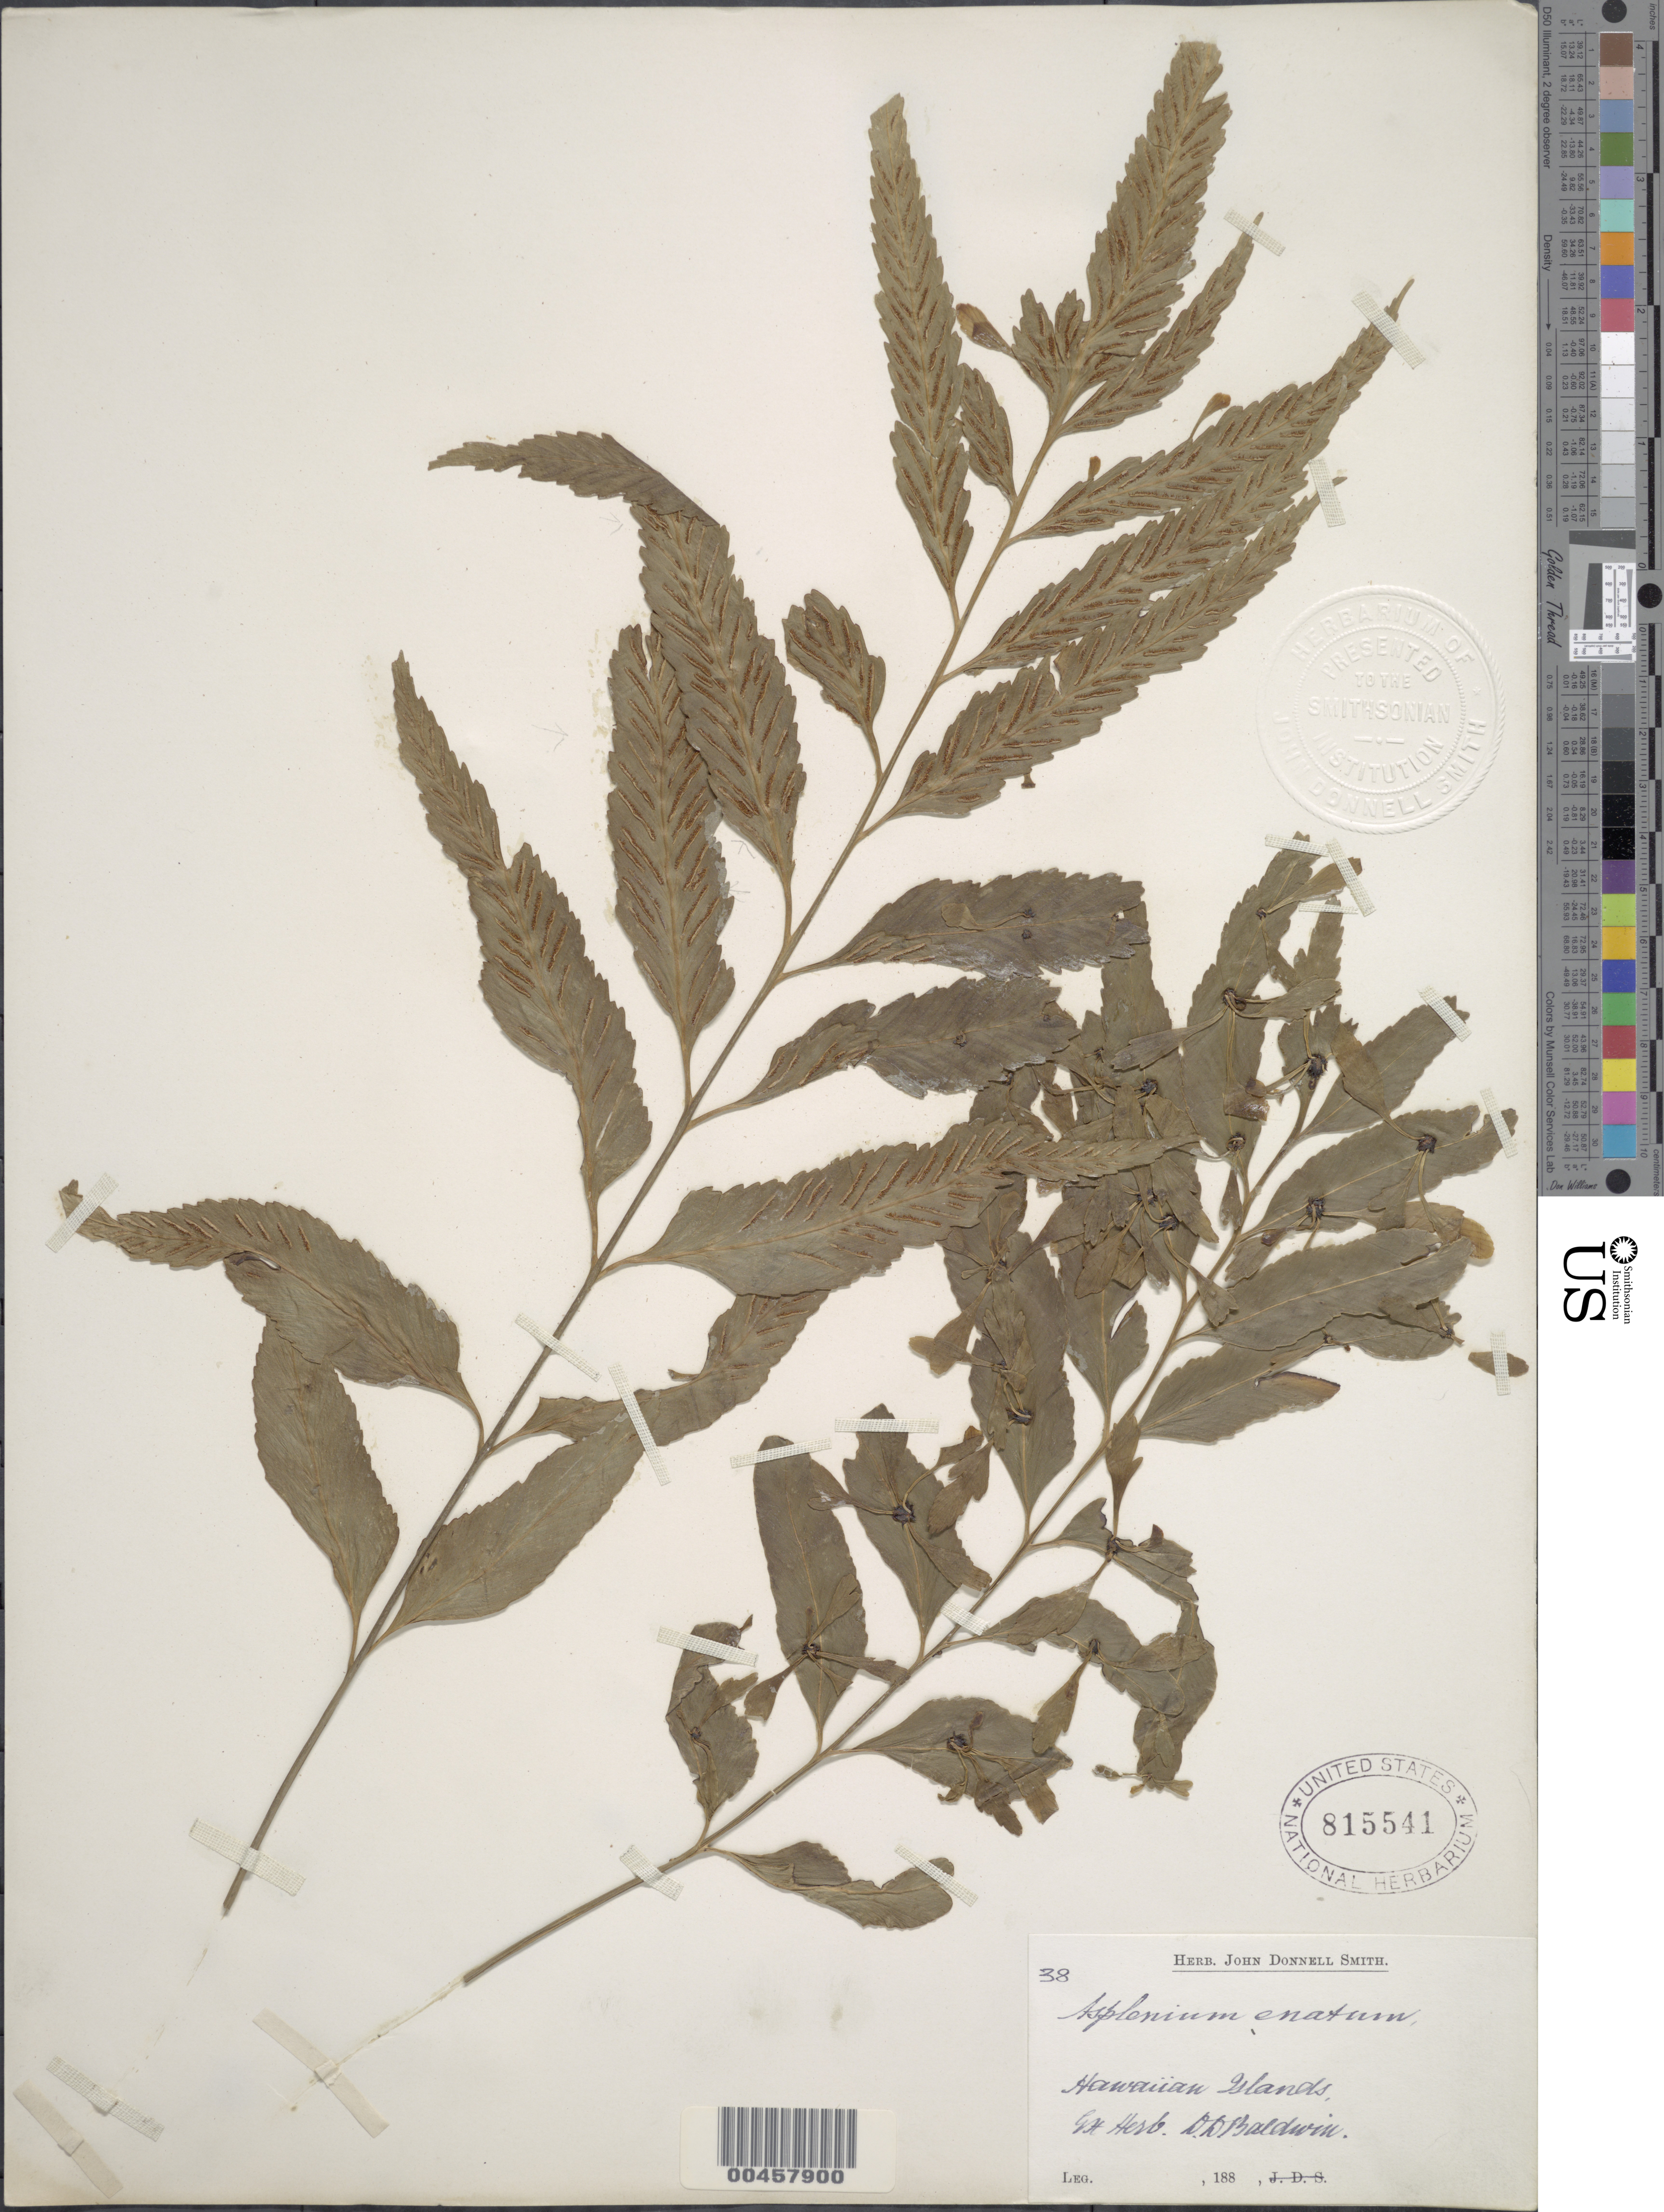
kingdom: Plantae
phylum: Tracheophyta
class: Polypodiopsida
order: Polypodiales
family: Aspleniaceae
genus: Asplenium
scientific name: Asplenium kaulfussii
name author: Schltdl.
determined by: Wagner, W. L., (BOT), Smithsonian Institution - National Museum of Natural History (UNITED STATES)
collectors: D. Baldwin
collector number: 38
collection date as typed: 188?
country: United States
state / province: Hawaii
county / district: Hawaii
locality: Hawaiian Islands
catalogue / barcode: US 815541